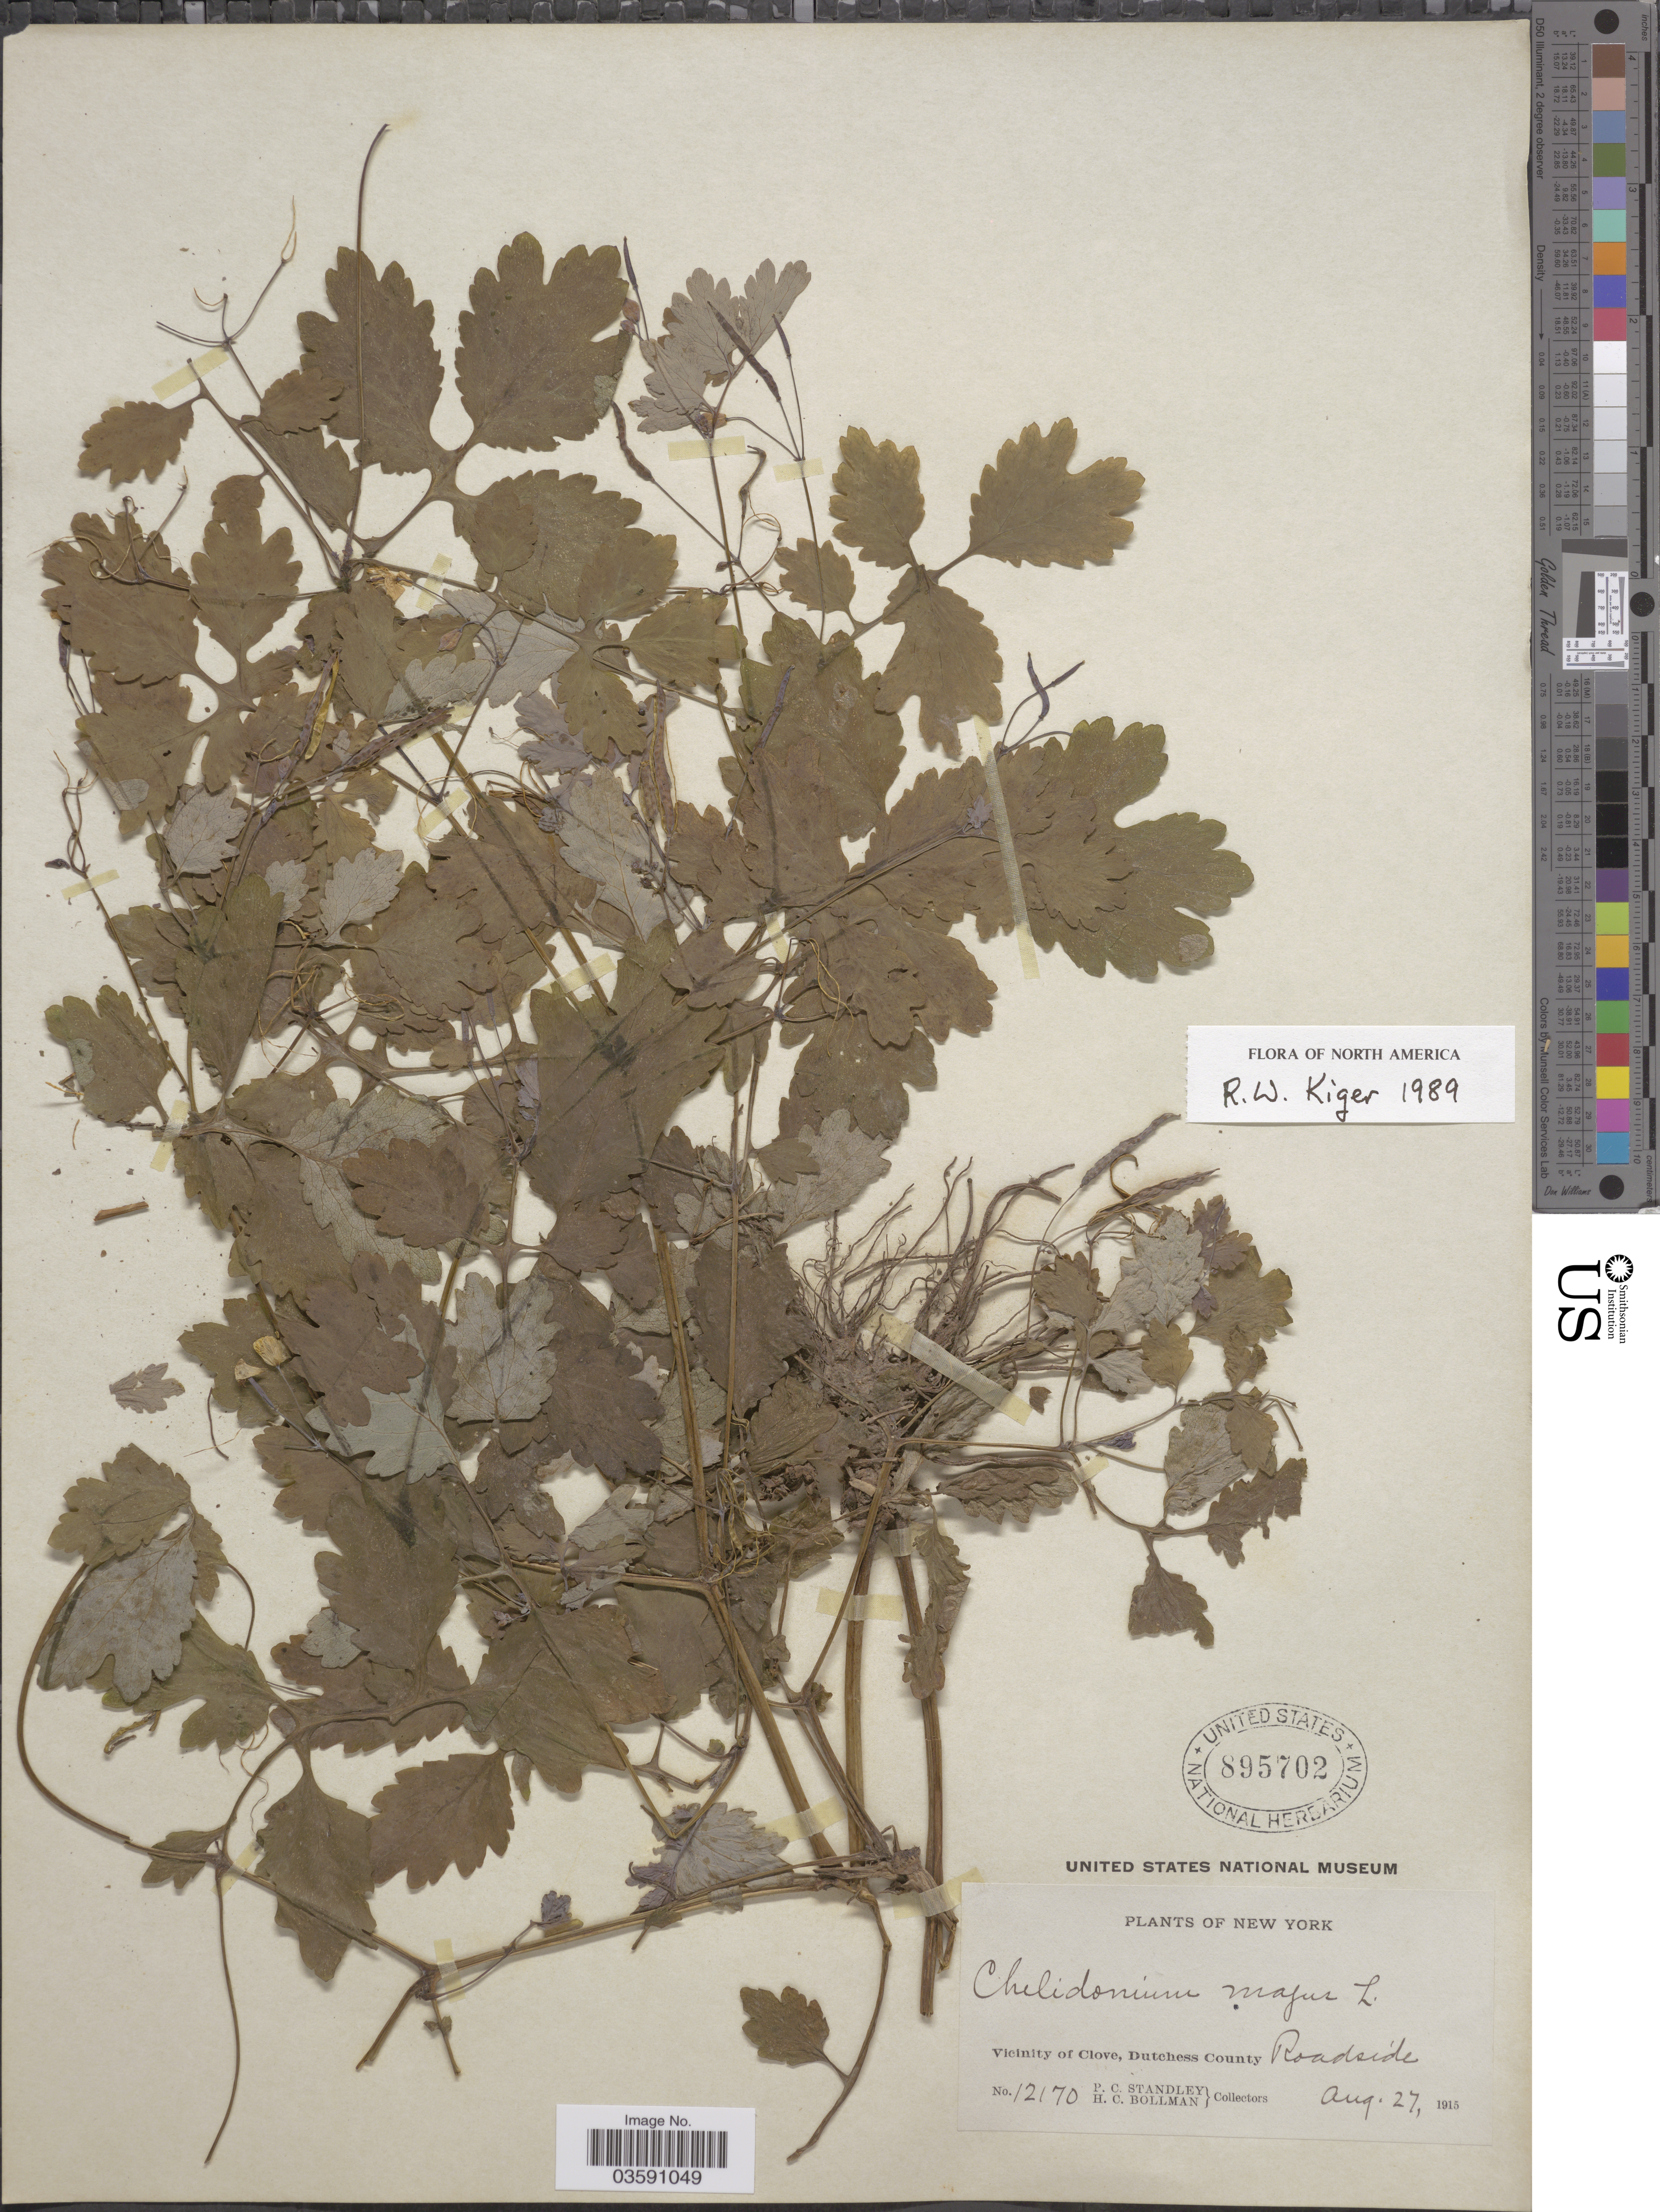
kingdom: Plantae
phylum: Tracheophyta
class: Magnoliopsida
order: Ranunculales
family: Papaveraceae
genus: Chelidonium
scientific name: Chelidonium majus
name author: L.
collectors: P. C. Standley & H. C. Bollman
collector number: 12170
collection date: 1915-08-27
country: United States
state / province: New York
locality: Vicinity of Clove, Dutchess County. Roadside.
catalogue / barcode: US 895702